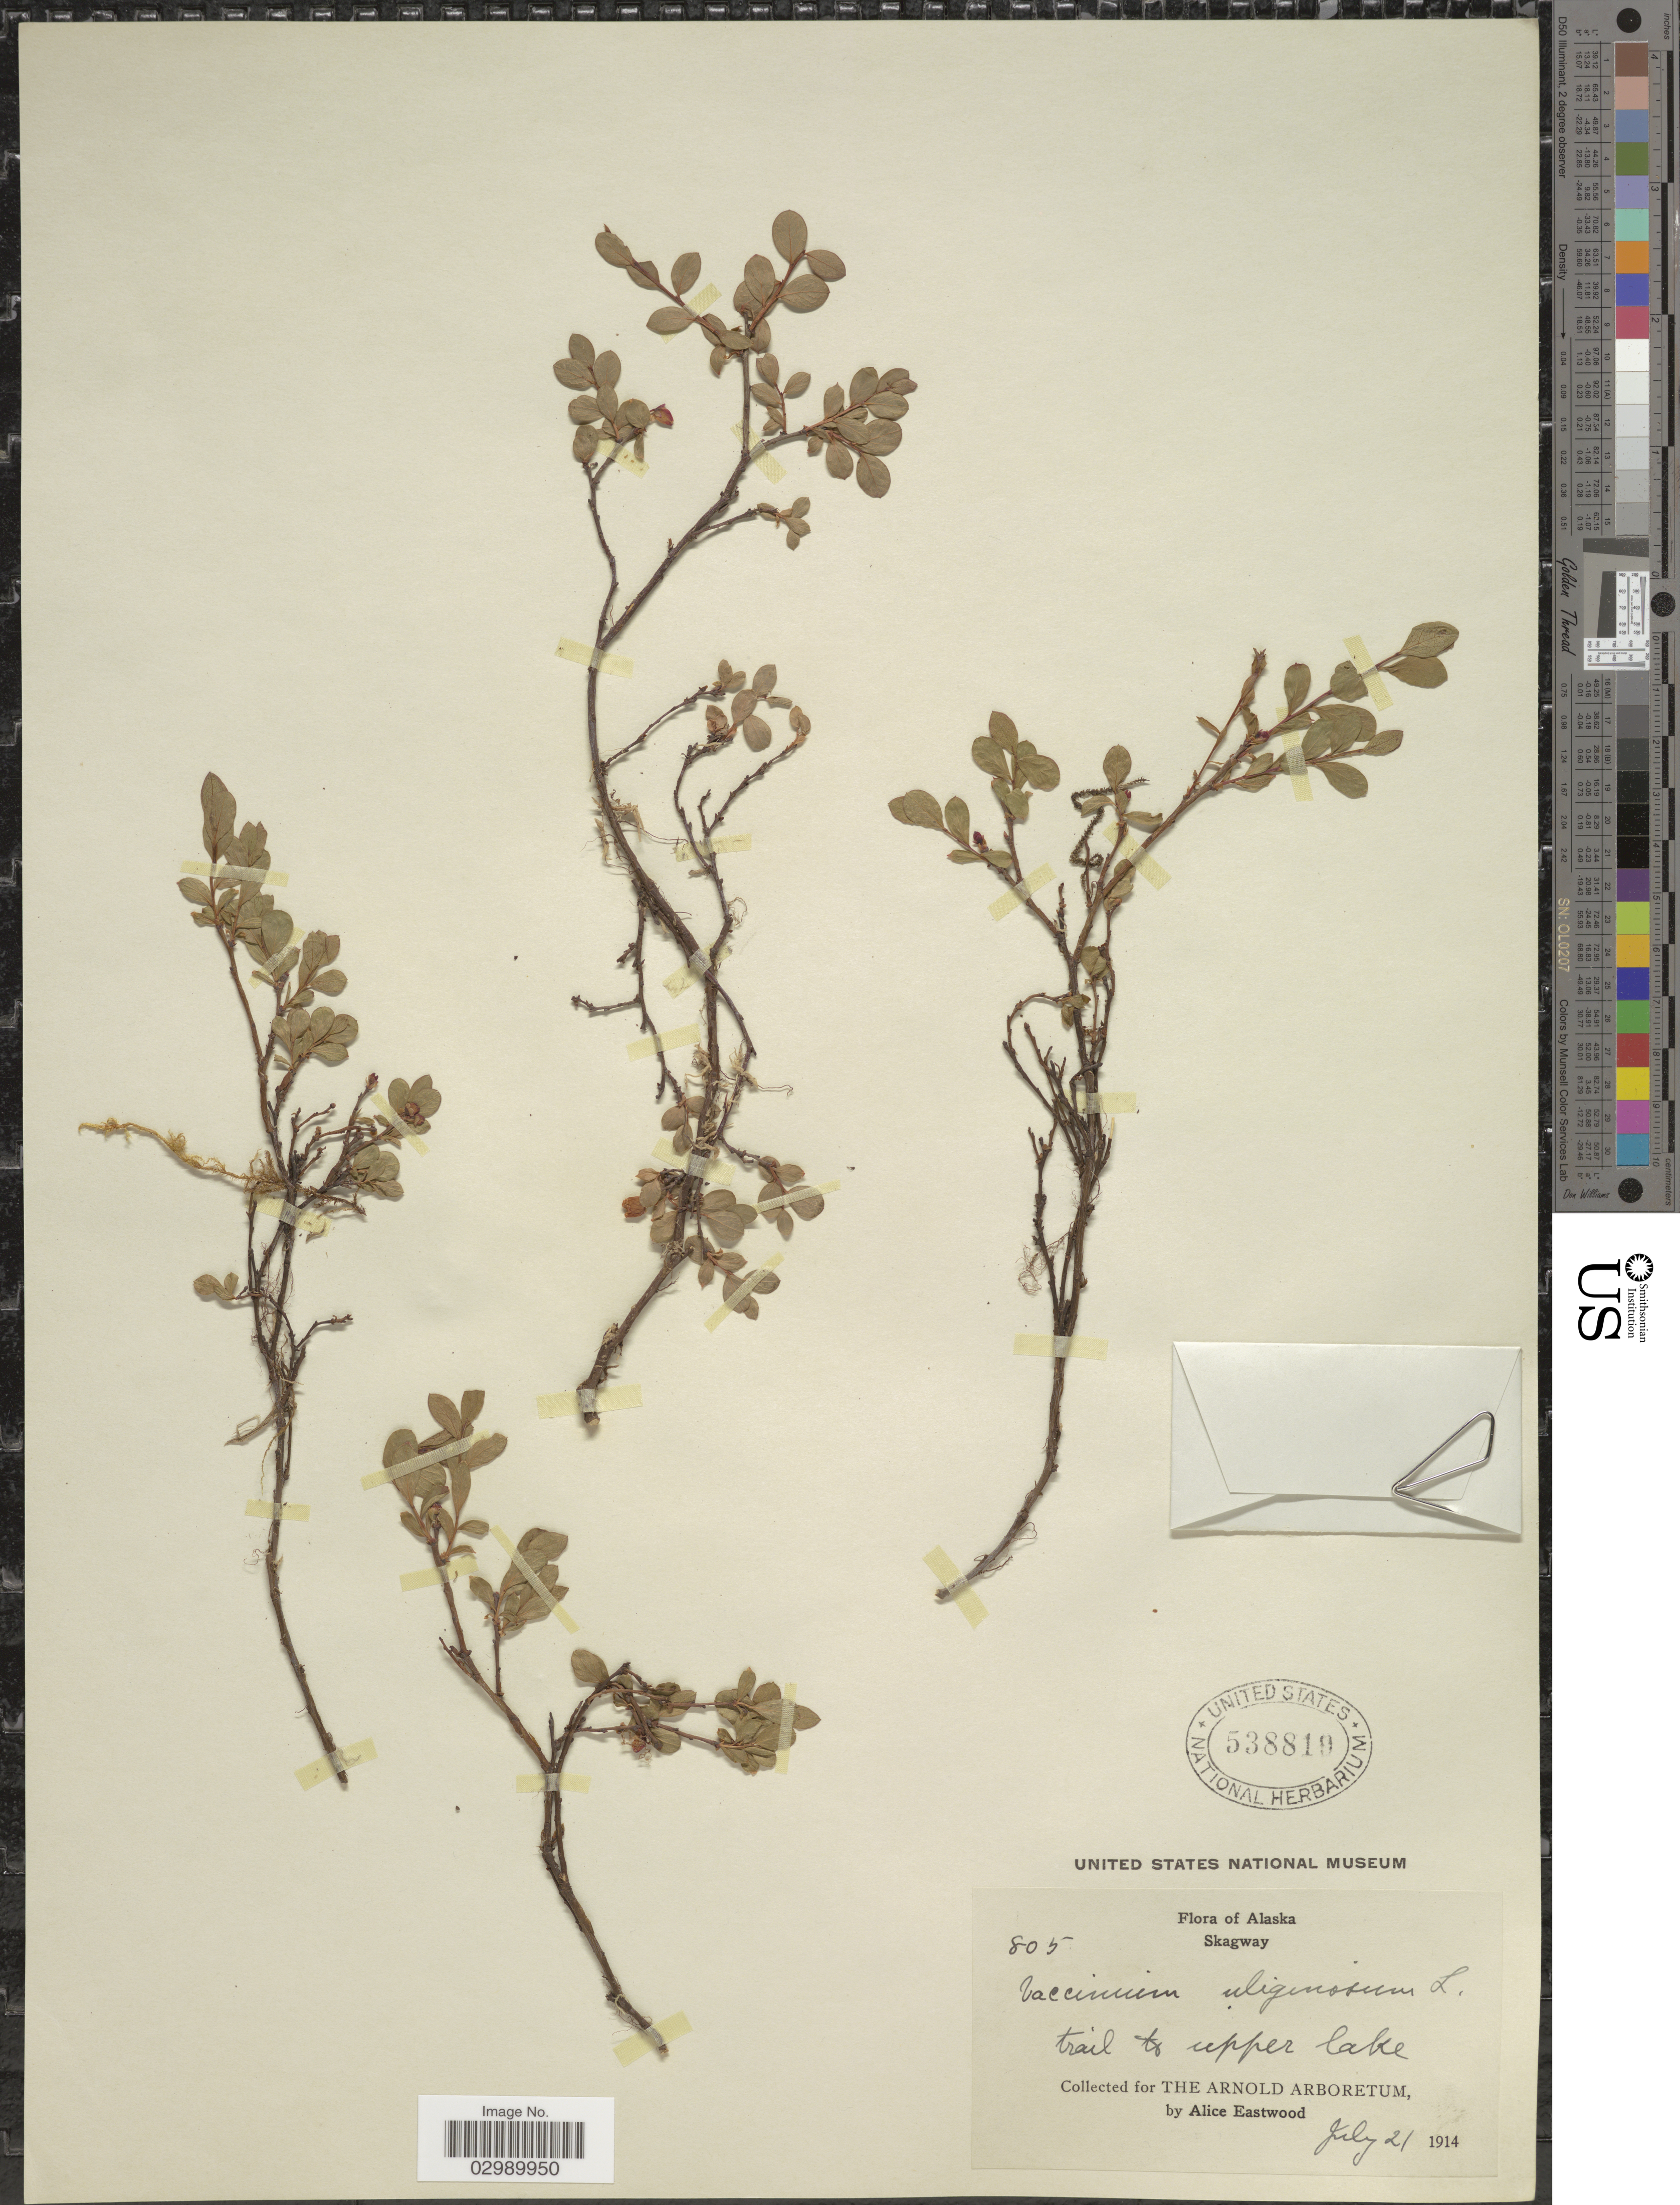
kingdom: Plantae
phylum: Tracheophyta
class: Magnoliopsida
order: Ericales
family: Ericaceae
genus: Vaccinium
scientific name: Vaccinium uliginosum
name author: L.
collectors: A. Eastwood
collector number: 805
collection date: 1914-07-21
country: United States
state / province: Alaska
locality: Skagway, trail to upper lake.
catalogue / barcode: US 538819